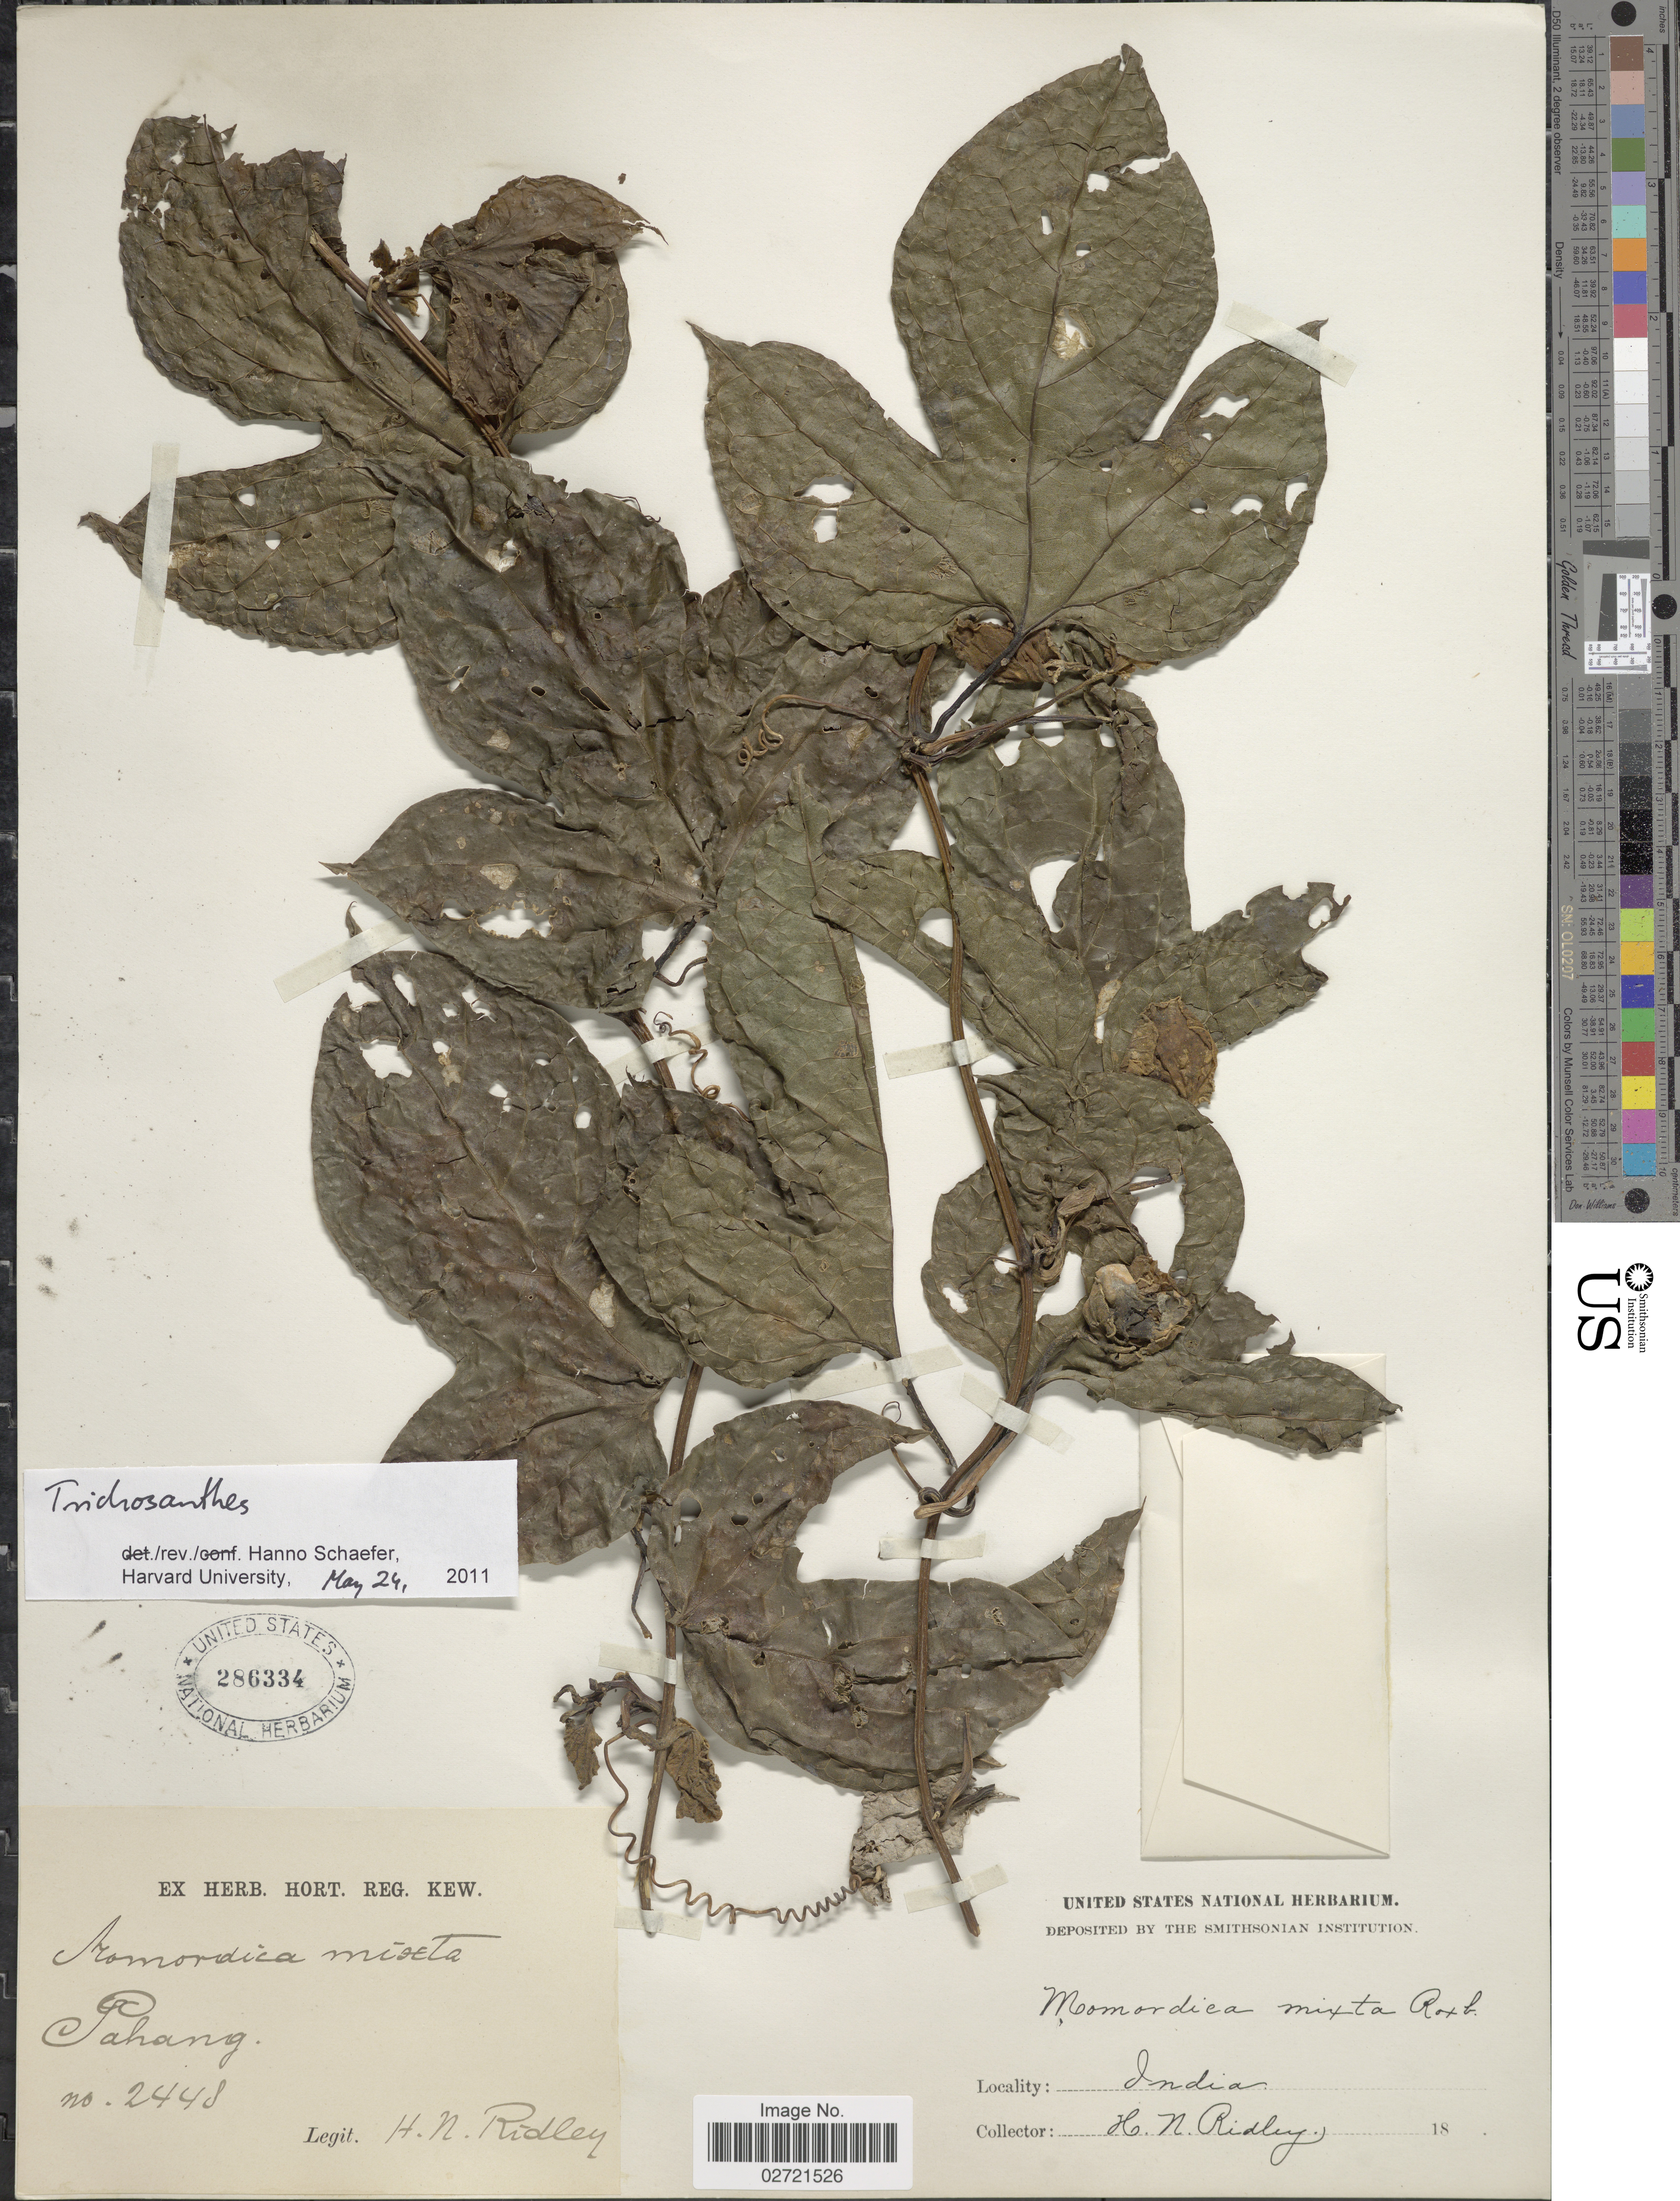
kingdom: Plantae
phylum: Tracheophyta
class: Magnoliopsida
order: Cucurbitales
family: Cucurbitaceae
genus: Trichosanthes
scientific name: Trichosanthes sp.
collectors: H. N. Ridley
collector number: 2448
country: Malaysia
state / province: Pahang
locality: Pahang, India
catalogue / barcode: US 286334